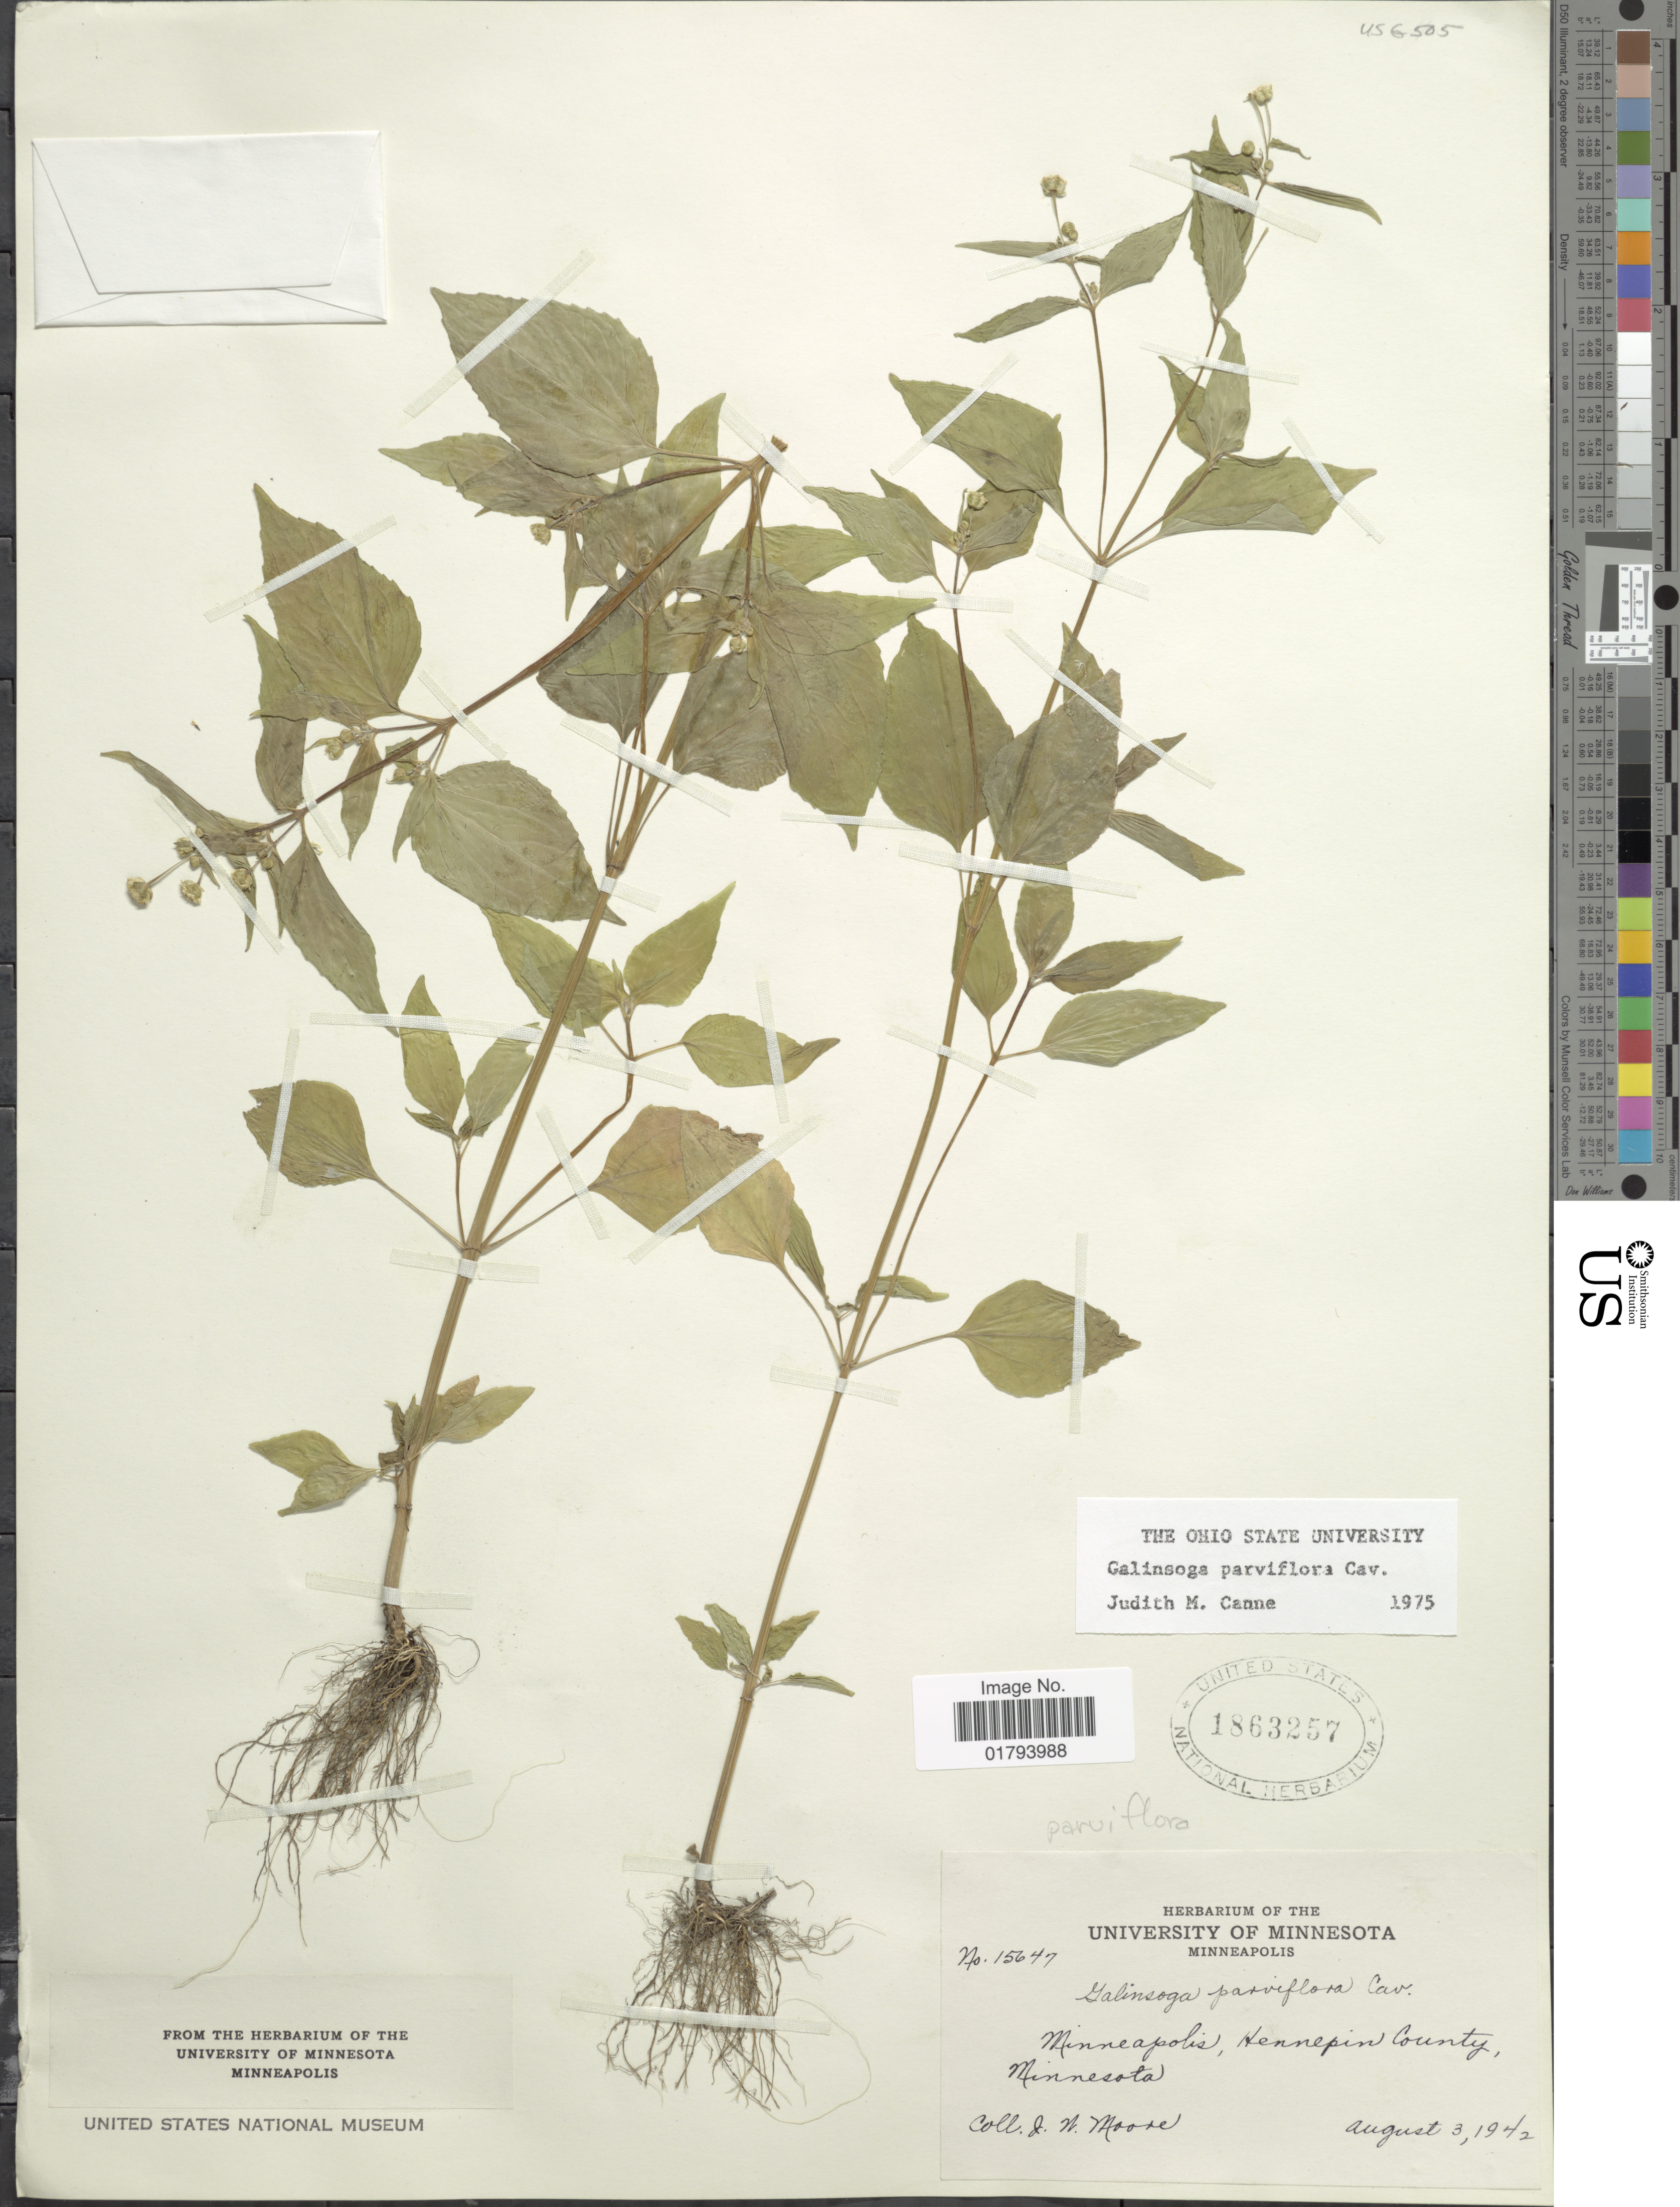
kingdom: Plantae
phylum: Tracheophyta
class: Magnoliopsida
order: Asterales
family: Asteraceae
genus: Galinsoga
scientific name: Galinsoga parviflora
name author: Cav.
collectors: J. Moore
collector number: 15647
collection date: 1942-08-03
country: United States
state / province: Minnesota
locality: Minneapolis, Hennepin County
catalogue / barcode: US 1863257